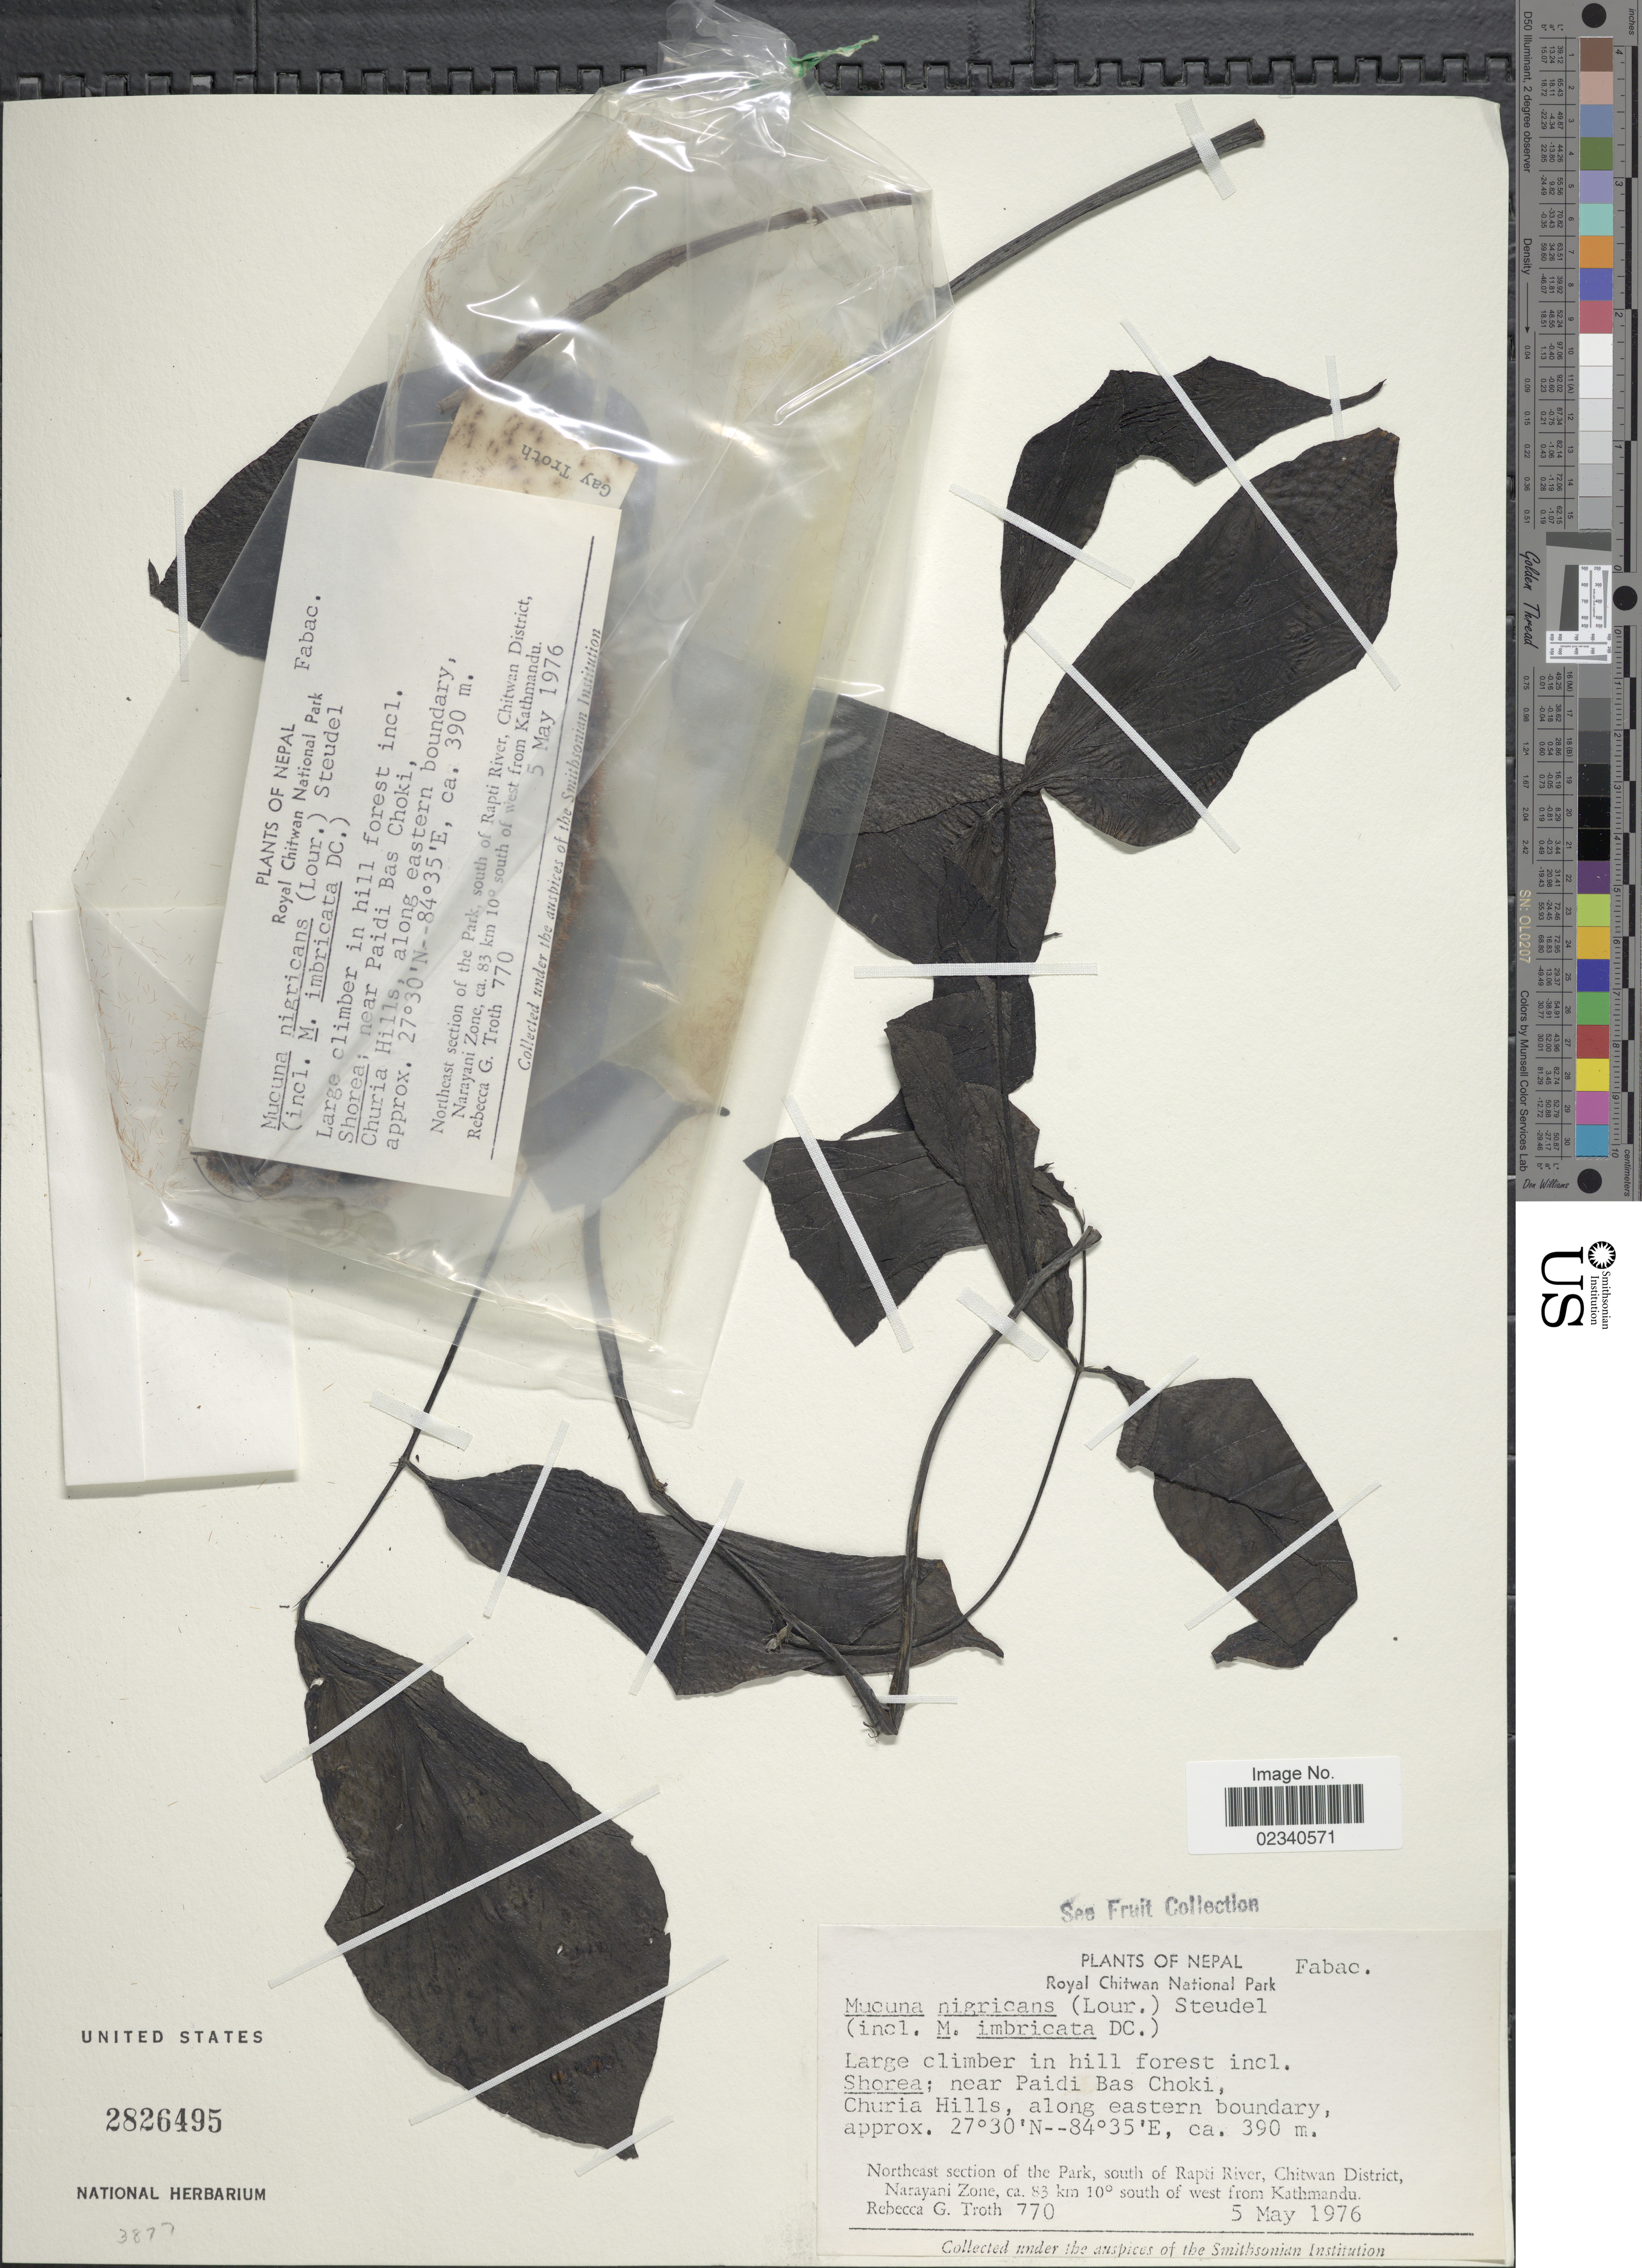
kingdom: Plantae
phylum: Tracheophyta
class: Magnoliopsida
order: Fabales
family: Fabaceae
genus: Mucuna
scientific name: Mucuna nigricans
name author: (Lour.) Steud.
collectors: R. Troth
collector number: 770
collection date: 1976-05-05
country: Nepal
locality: Royal Chitwan National Park, near Paidi Bas Choki, Churia Hills, along eastern boundary.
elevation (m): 390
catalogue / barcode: US 2826495